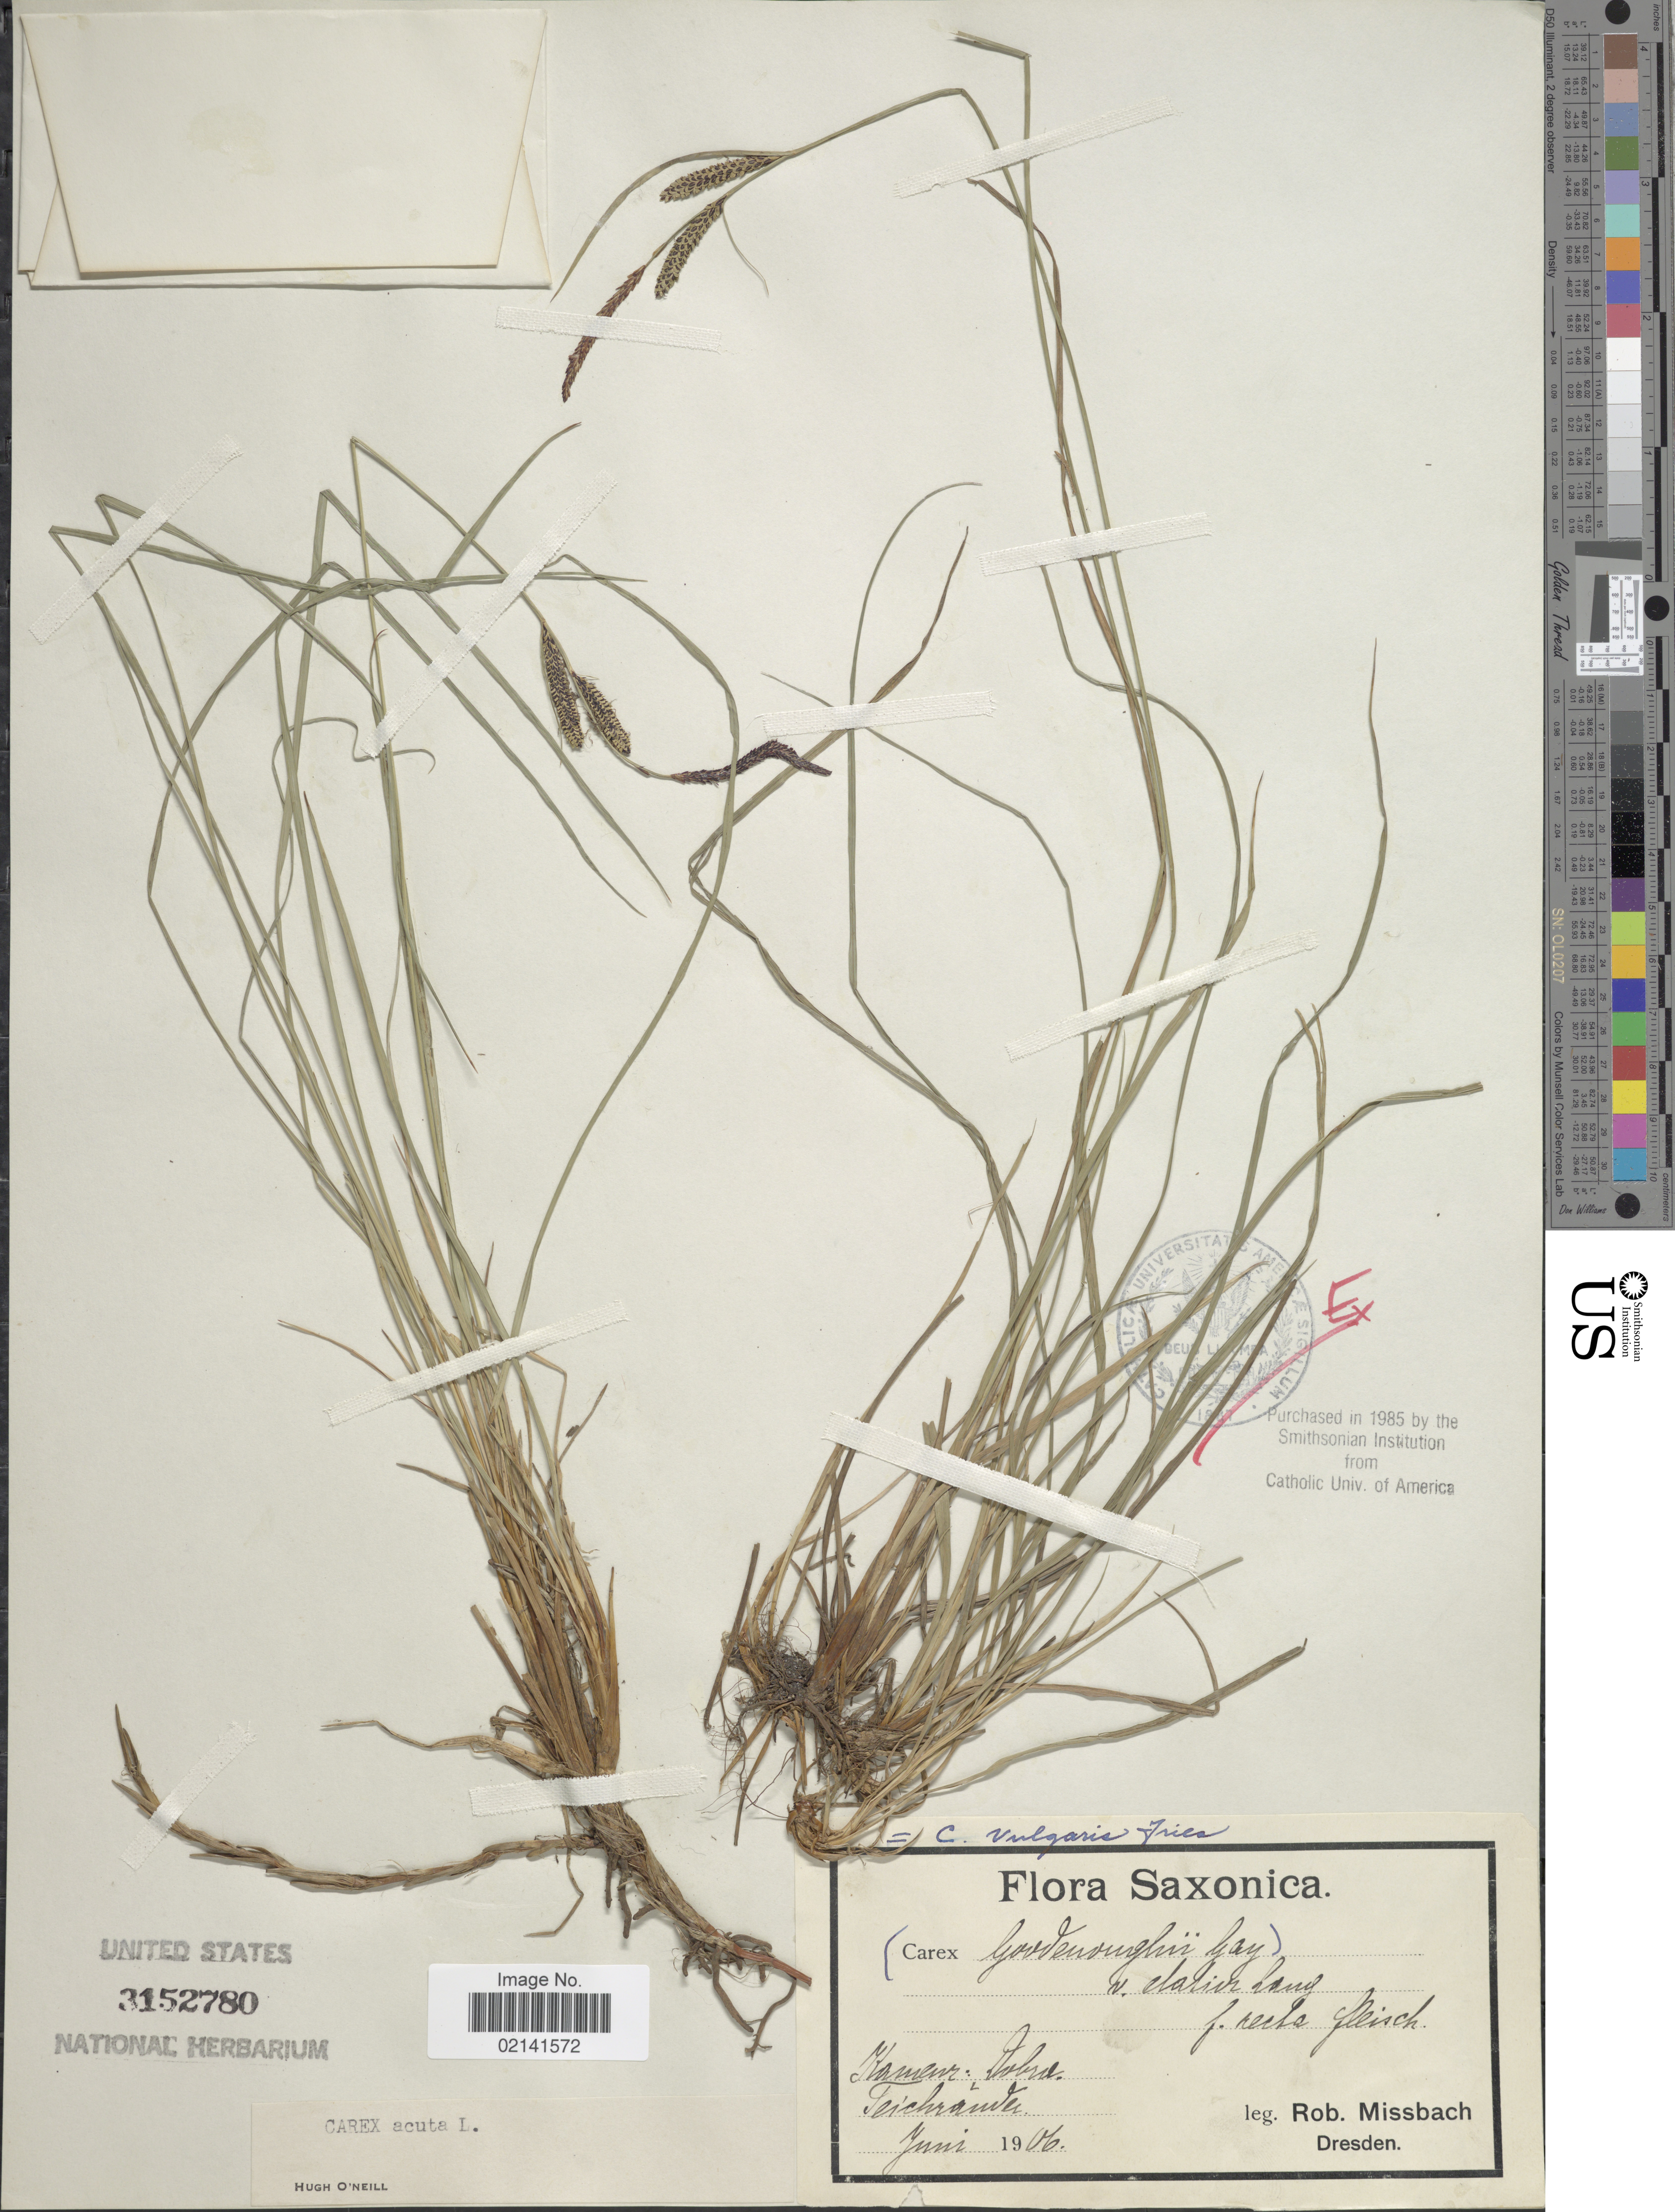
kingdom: Plantae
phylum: Tracheophyta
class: Liliopsida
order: Poales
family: Cyperaceae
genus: Carex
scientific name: Carex acuta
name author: L.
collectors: R. Missbach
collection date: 1906-06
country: Germany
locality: Saxonica, Kamenz: Dobra, Teichrander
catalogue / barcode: US 3152780